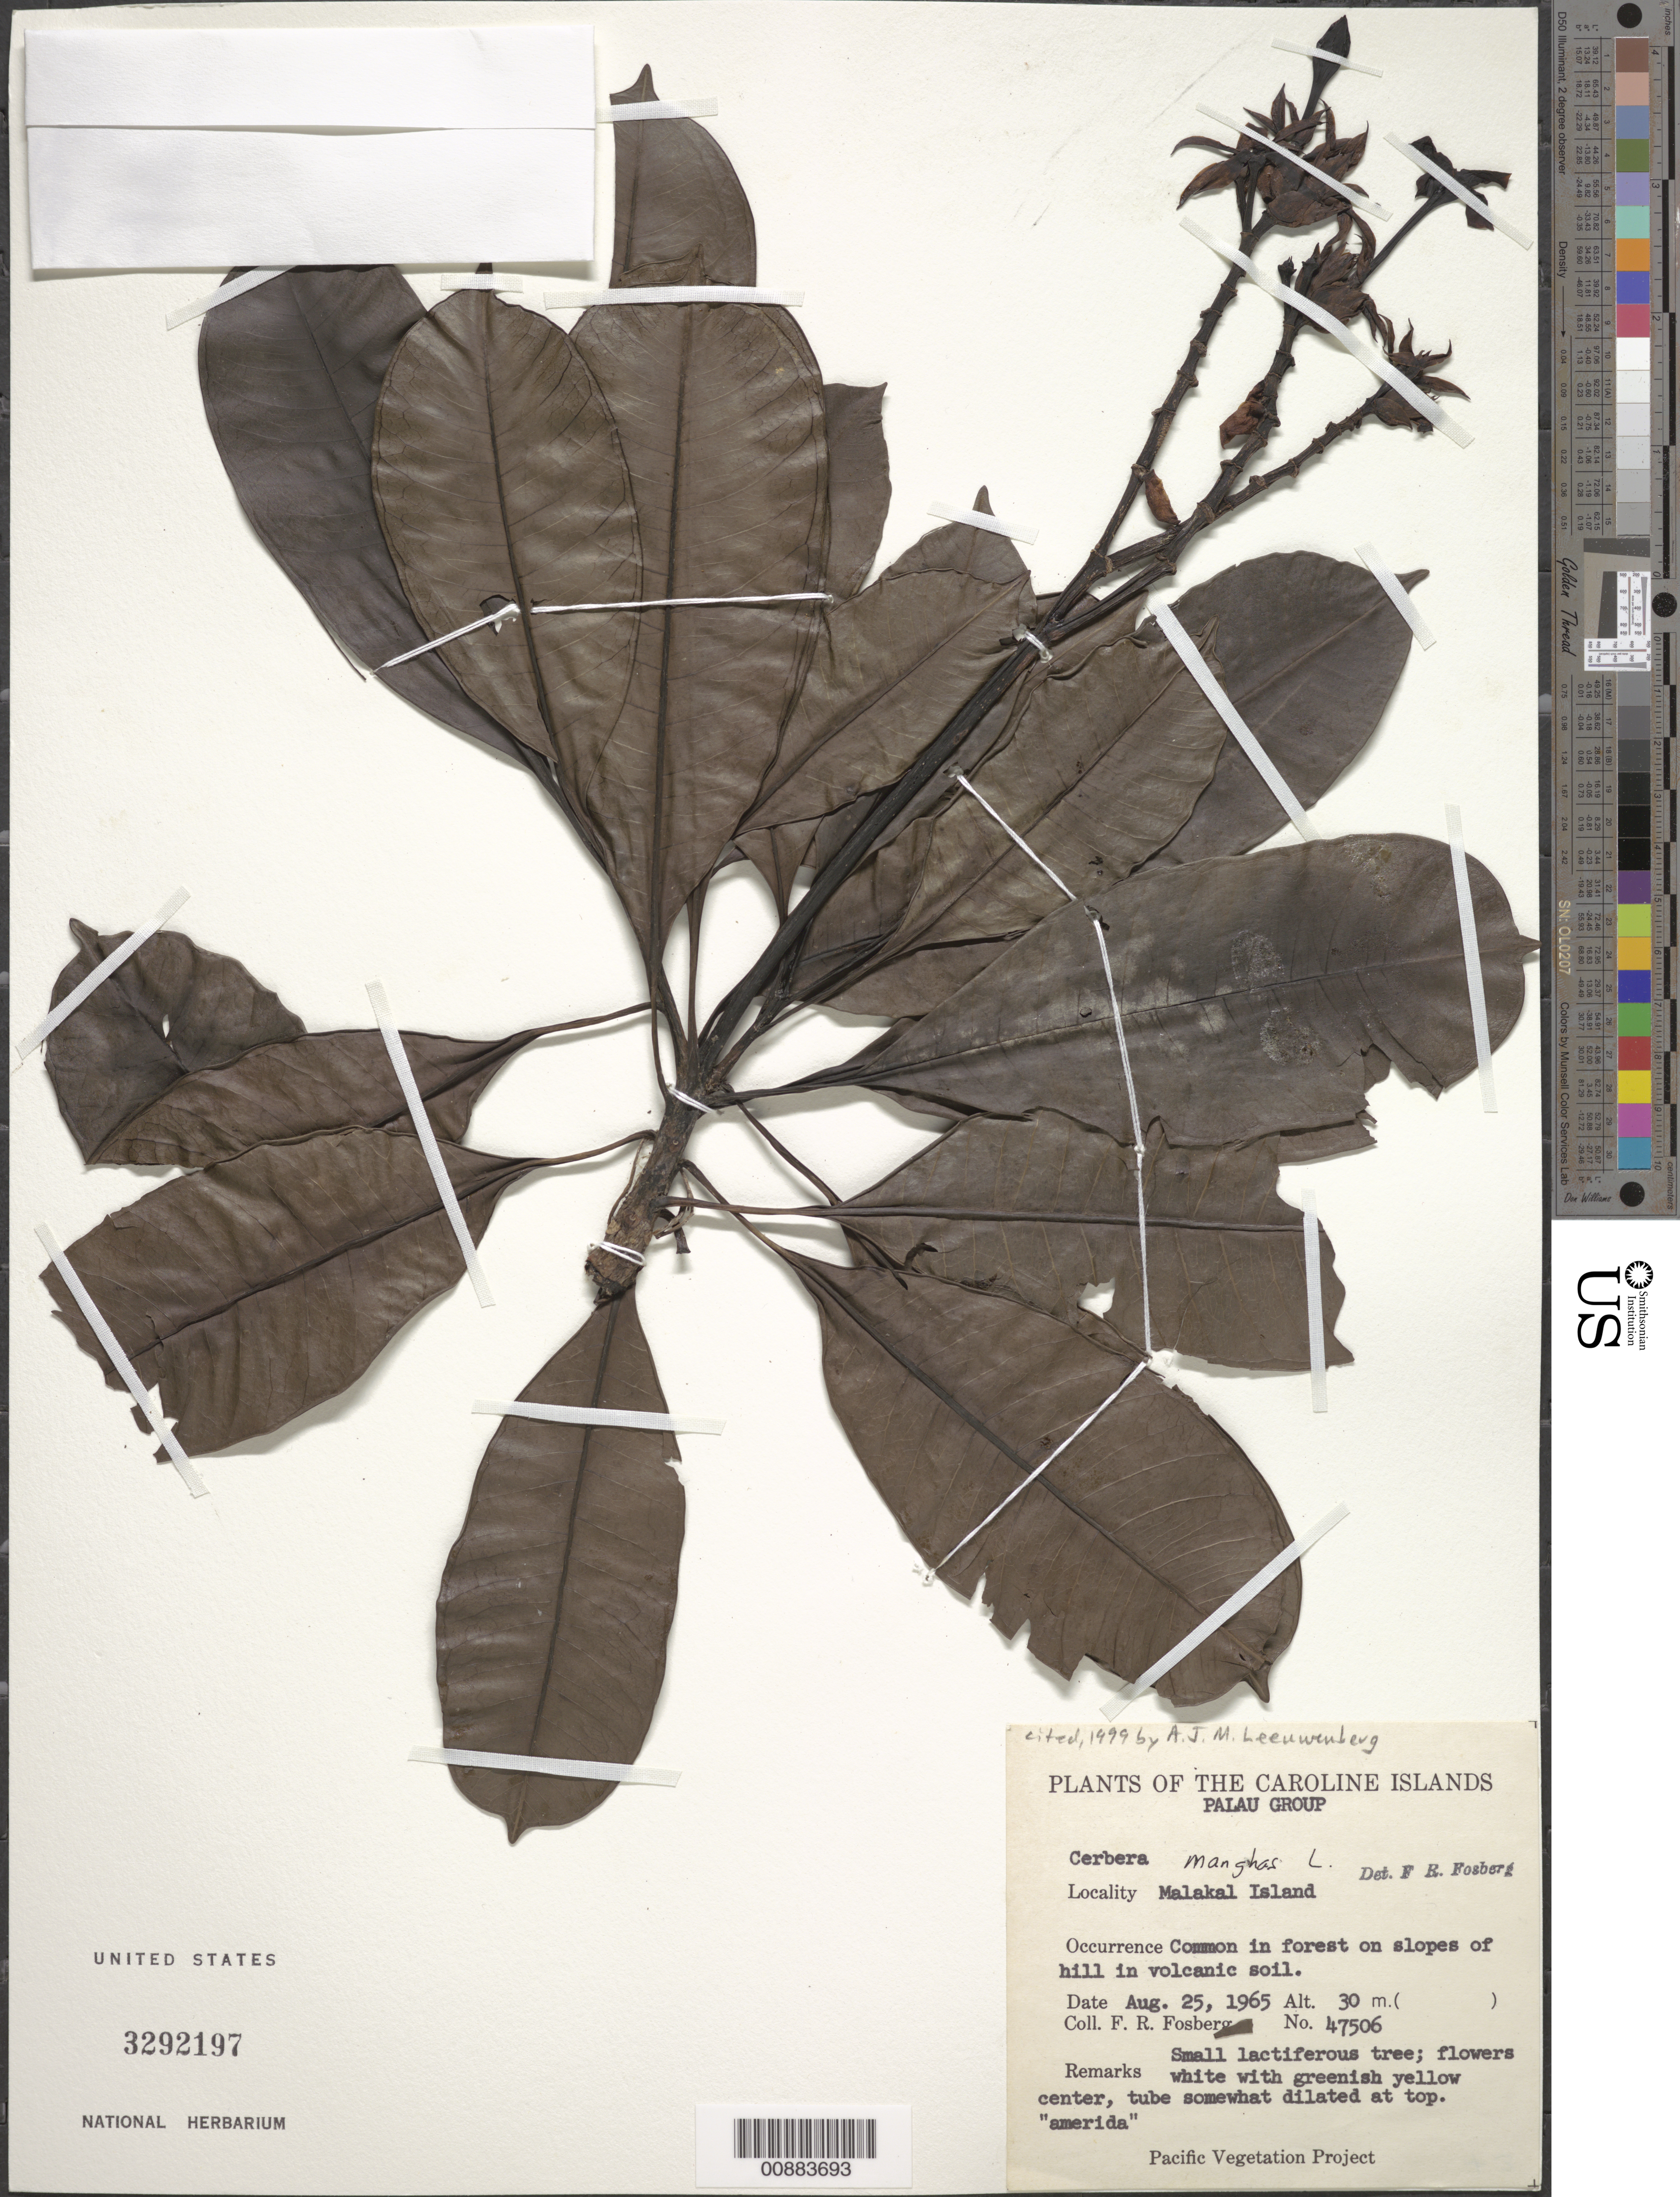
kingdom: Plantae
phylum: Tracheophyta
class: Magnoliopsida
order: Gentianales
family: Apocynaceae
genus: Cerbera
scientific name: Cerbera manghas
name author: L.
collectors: F. R. Fosberg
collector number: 47506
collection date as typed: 25 Aug 1965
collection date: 1965-08-25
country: Palau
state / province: Koror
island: Ngemelachel [Malakal]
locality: (Palau); Belau (Palau) Islands; (Malakal Island).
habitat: Common in forest on slopes of hill in volcanic soil.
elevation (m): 30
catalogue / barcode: US 3292197